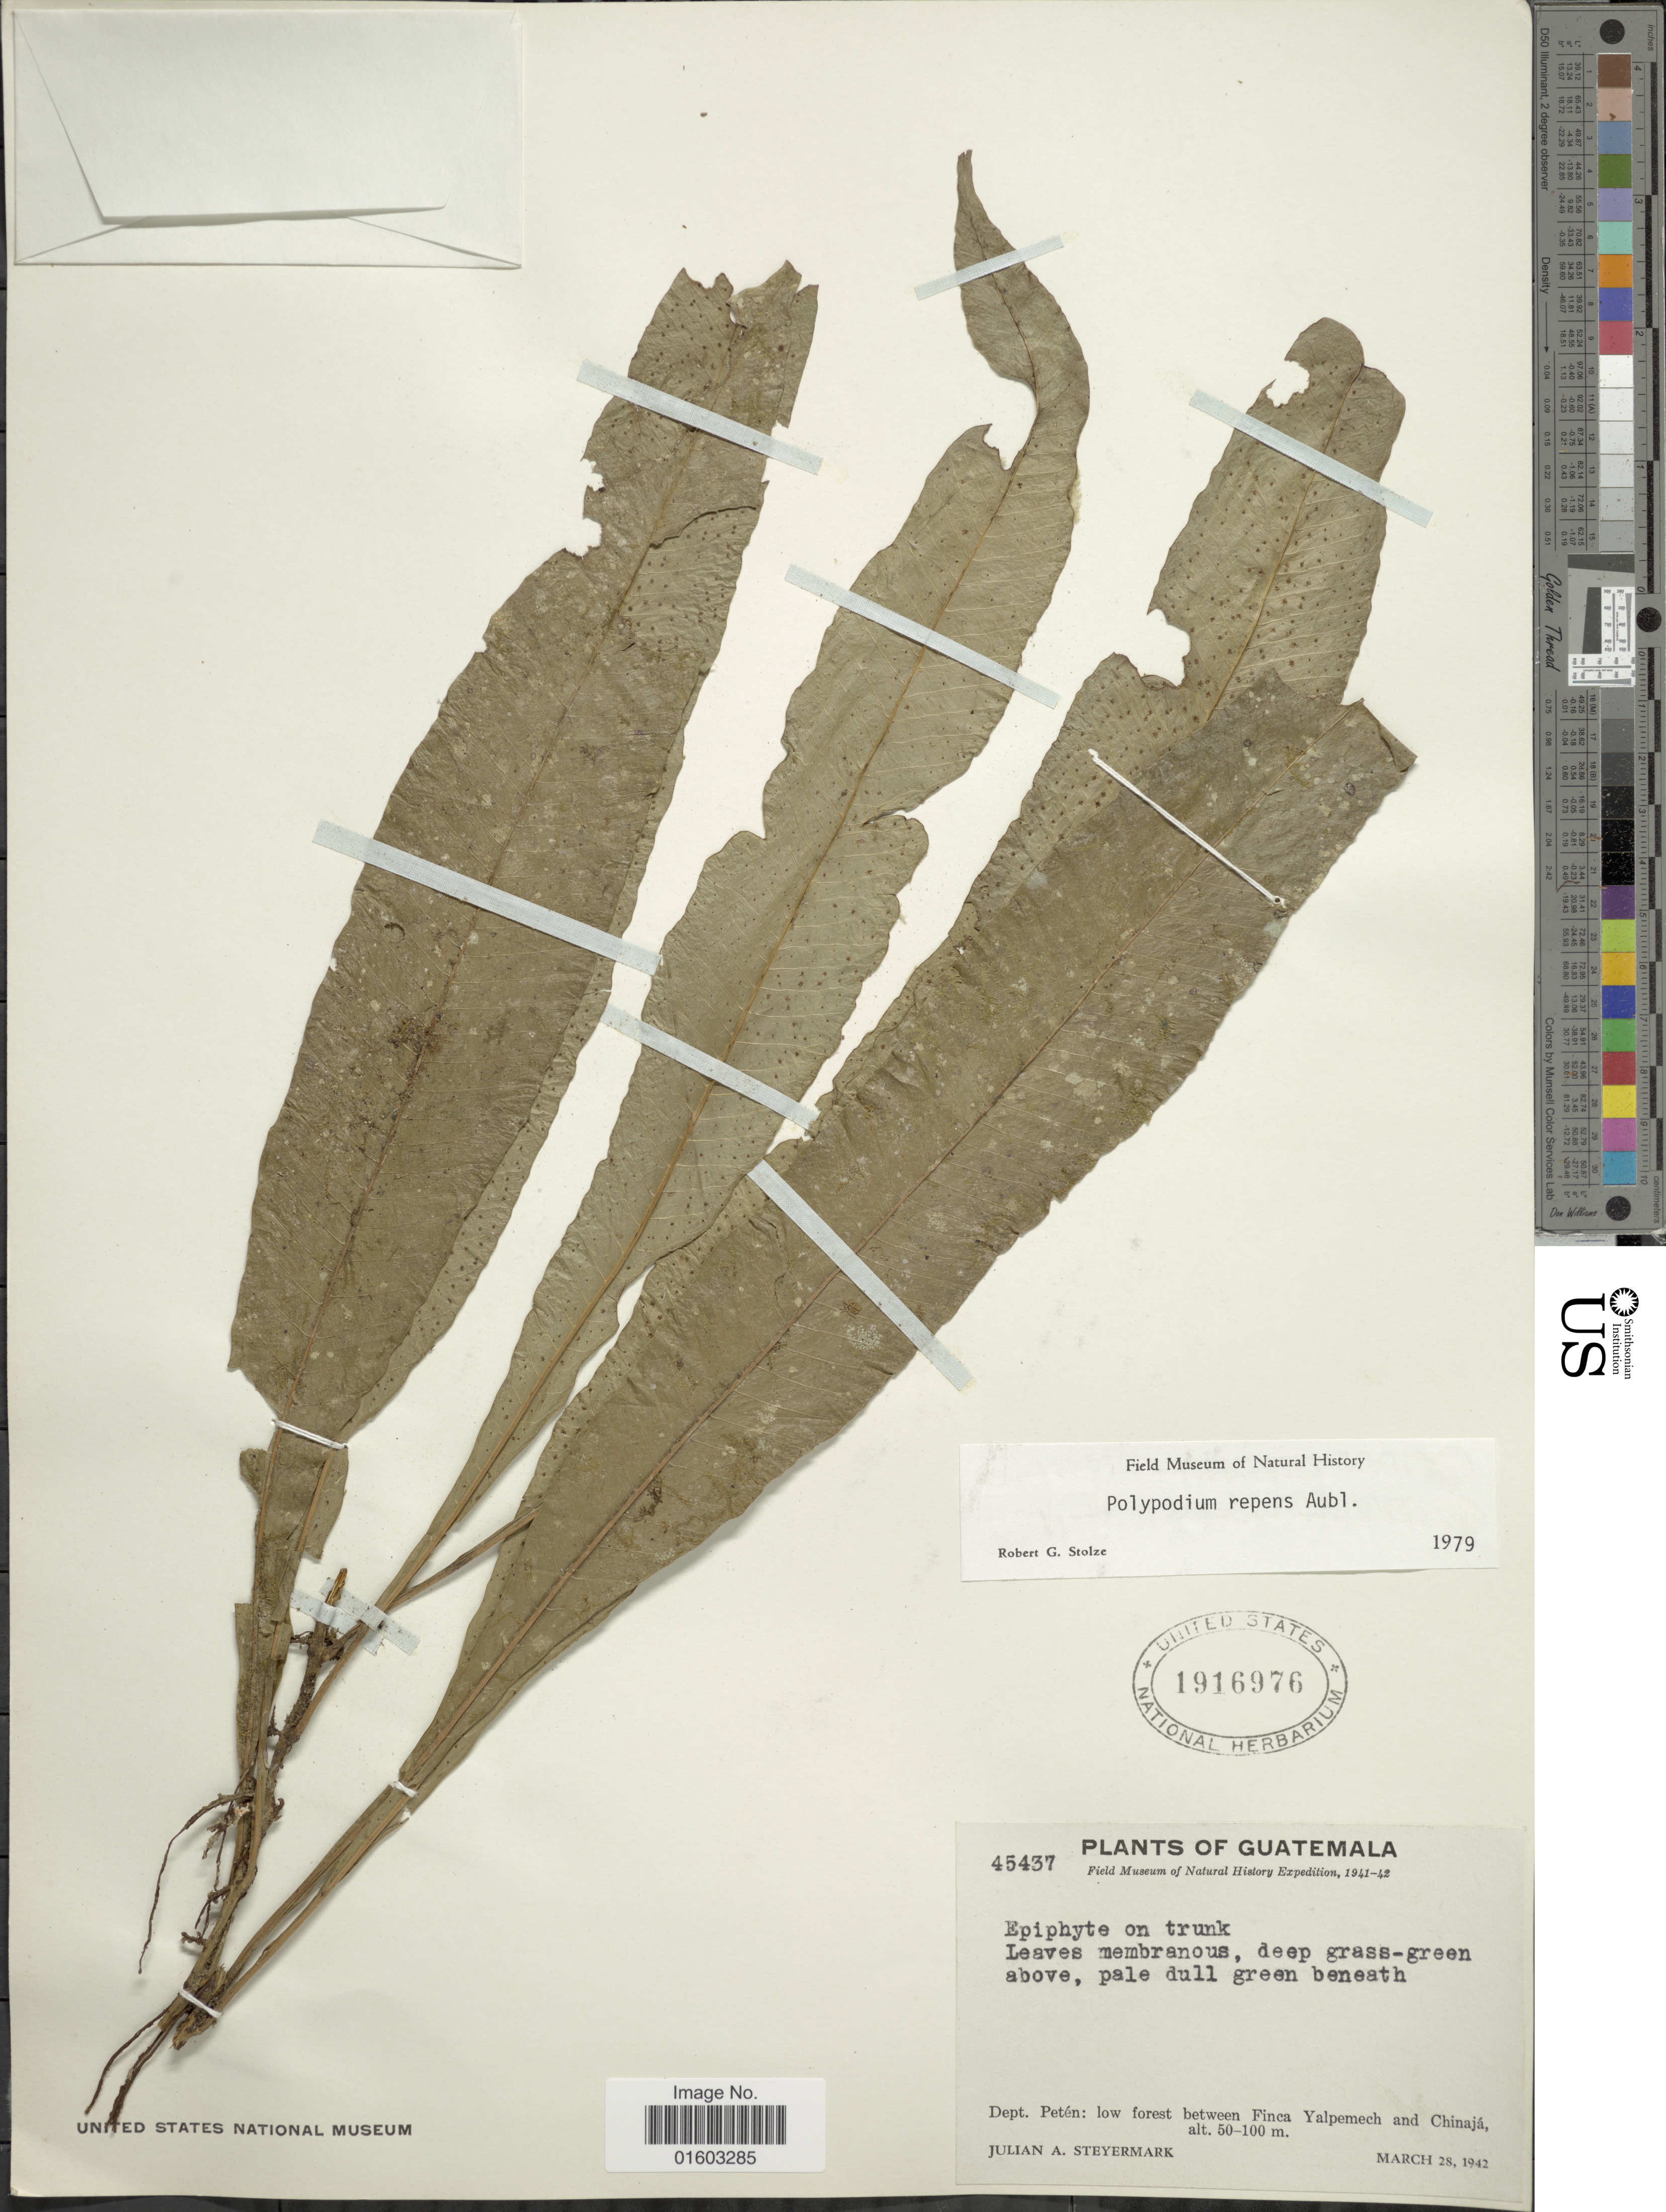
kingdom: Plantae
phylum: Tracheophyta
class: Polypodiopsida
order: Polypodiales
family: Polypodiaceae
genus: Campyloneurum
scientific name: Campyloneurum repens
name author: (Aubl.) C. Presl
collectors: J. Steyermark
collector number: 45437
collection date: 1942-01-28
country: Guatemala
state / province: El Petén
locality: Dept. Peten: low forest between Finca Yalpemech and Chinaja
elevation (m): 50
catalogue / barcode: US 1916976